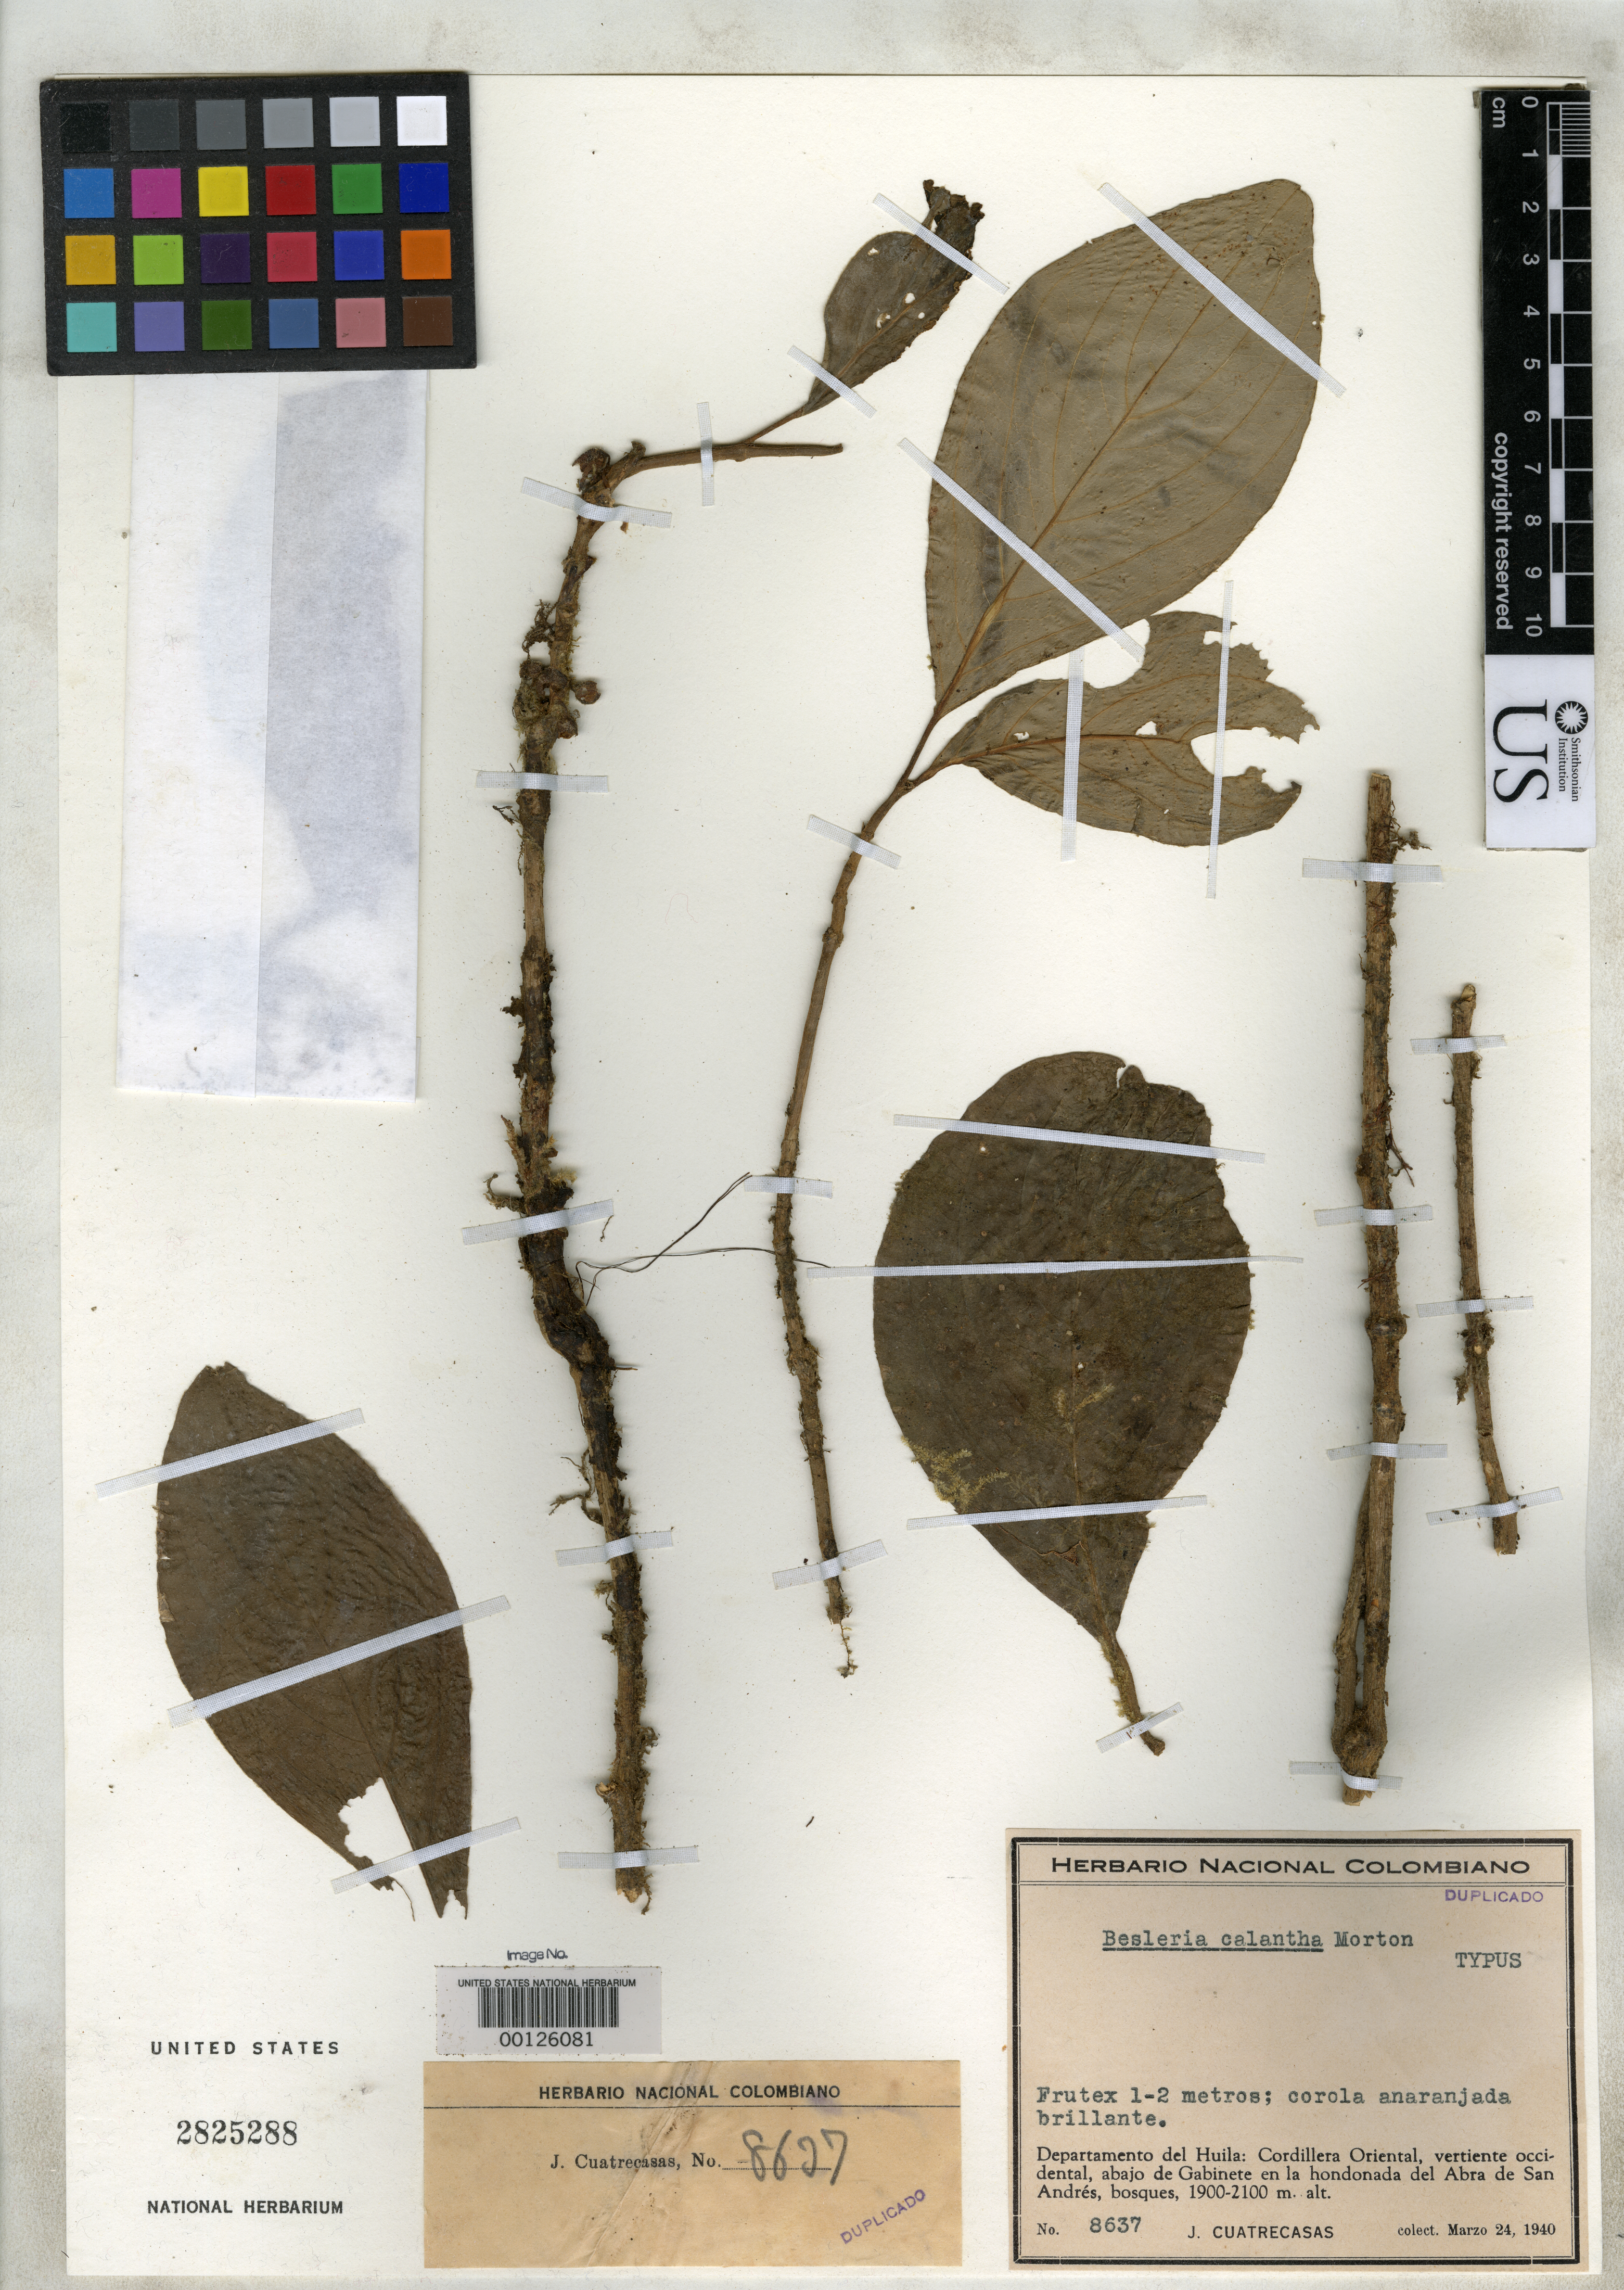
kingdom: Plantae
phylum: Tracheophyta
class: Magnoliopsida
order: Lamiales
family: Gesneriaceae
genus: Besleria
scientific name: Besleria calantha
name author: C.V. Morton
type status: Isotype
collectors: J. Cuatrecasas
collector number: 8637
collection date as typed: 24 Mar 1940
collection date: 1940-03-24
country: Colombia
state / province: Huila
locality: Cordillera Oriental, Vertiente Occidental, Abajo de Gabinete en la Hondonada del Abra de San Andres.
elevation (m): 1900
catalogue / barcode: US 2825288